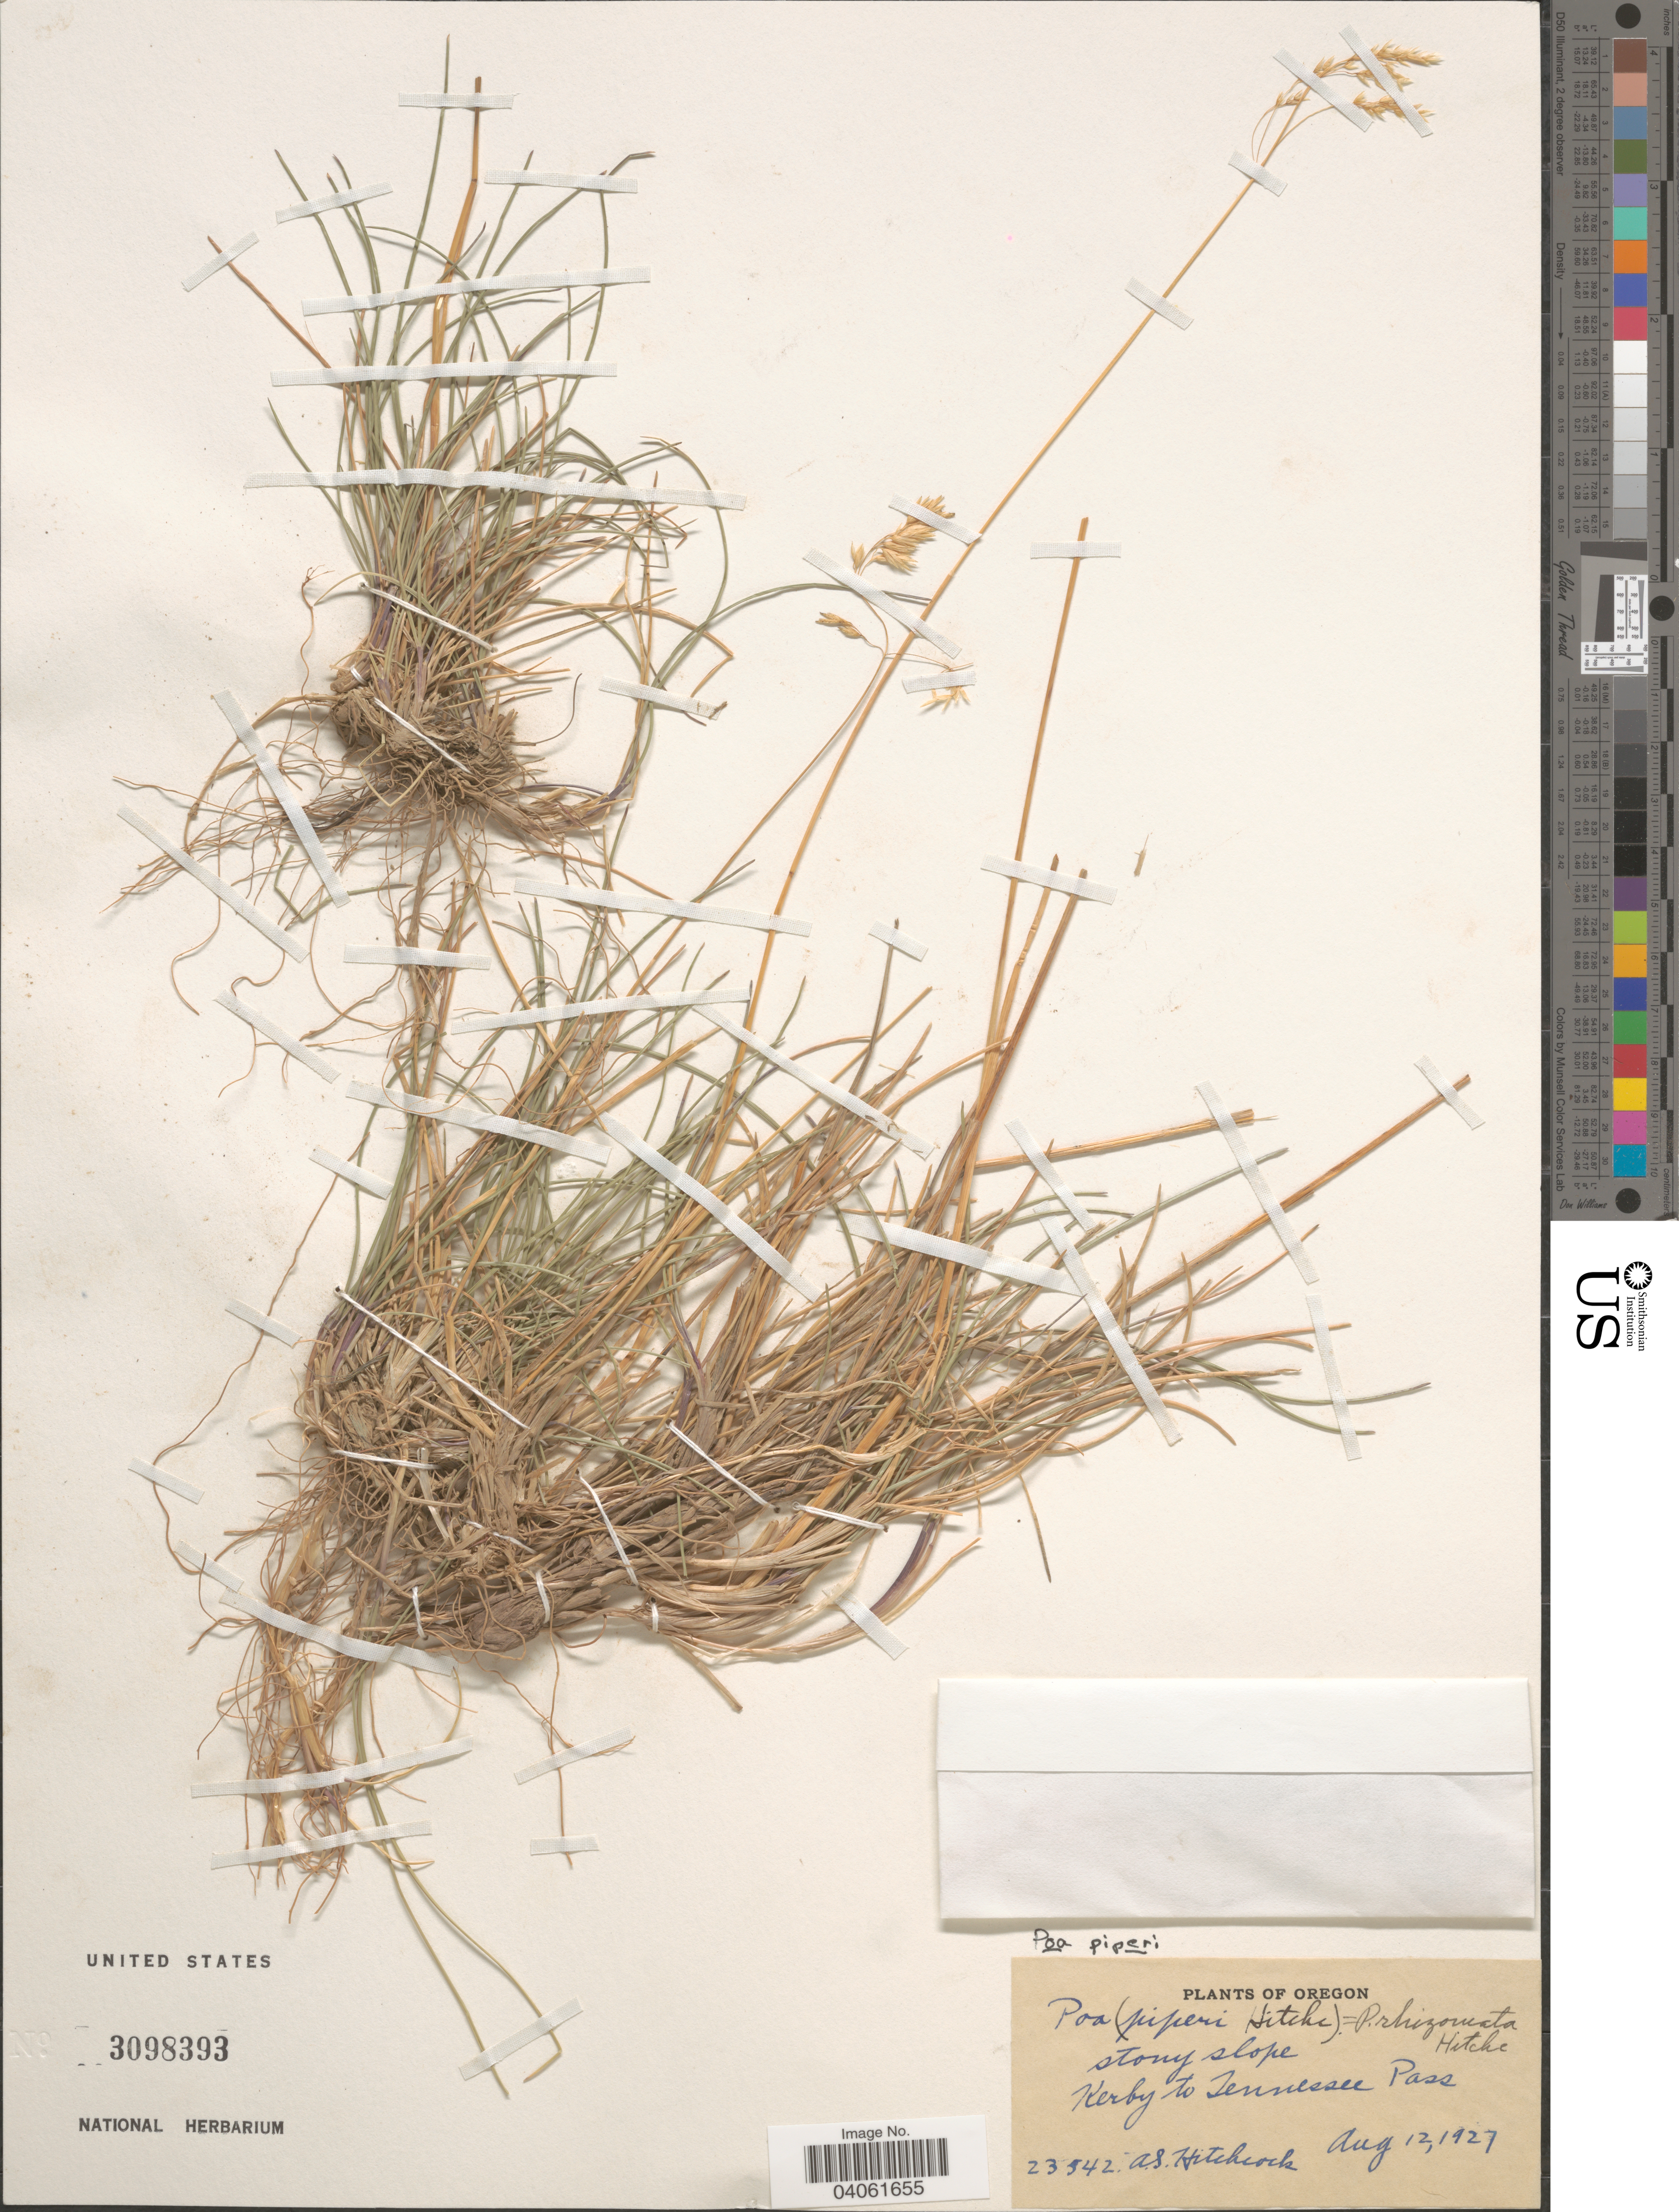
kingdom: Plantae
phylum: Tracheophyta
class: Liliopsida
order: Poales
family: Poaceae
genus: Poa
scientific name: Poa piperi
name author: Hitchc.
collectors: A. S. Hitchcock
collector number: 23542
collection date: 1927-08-12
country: United States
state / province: Oregon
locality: Stony slope, Kerby to Tennessee Pass.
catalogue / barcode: US 3098393